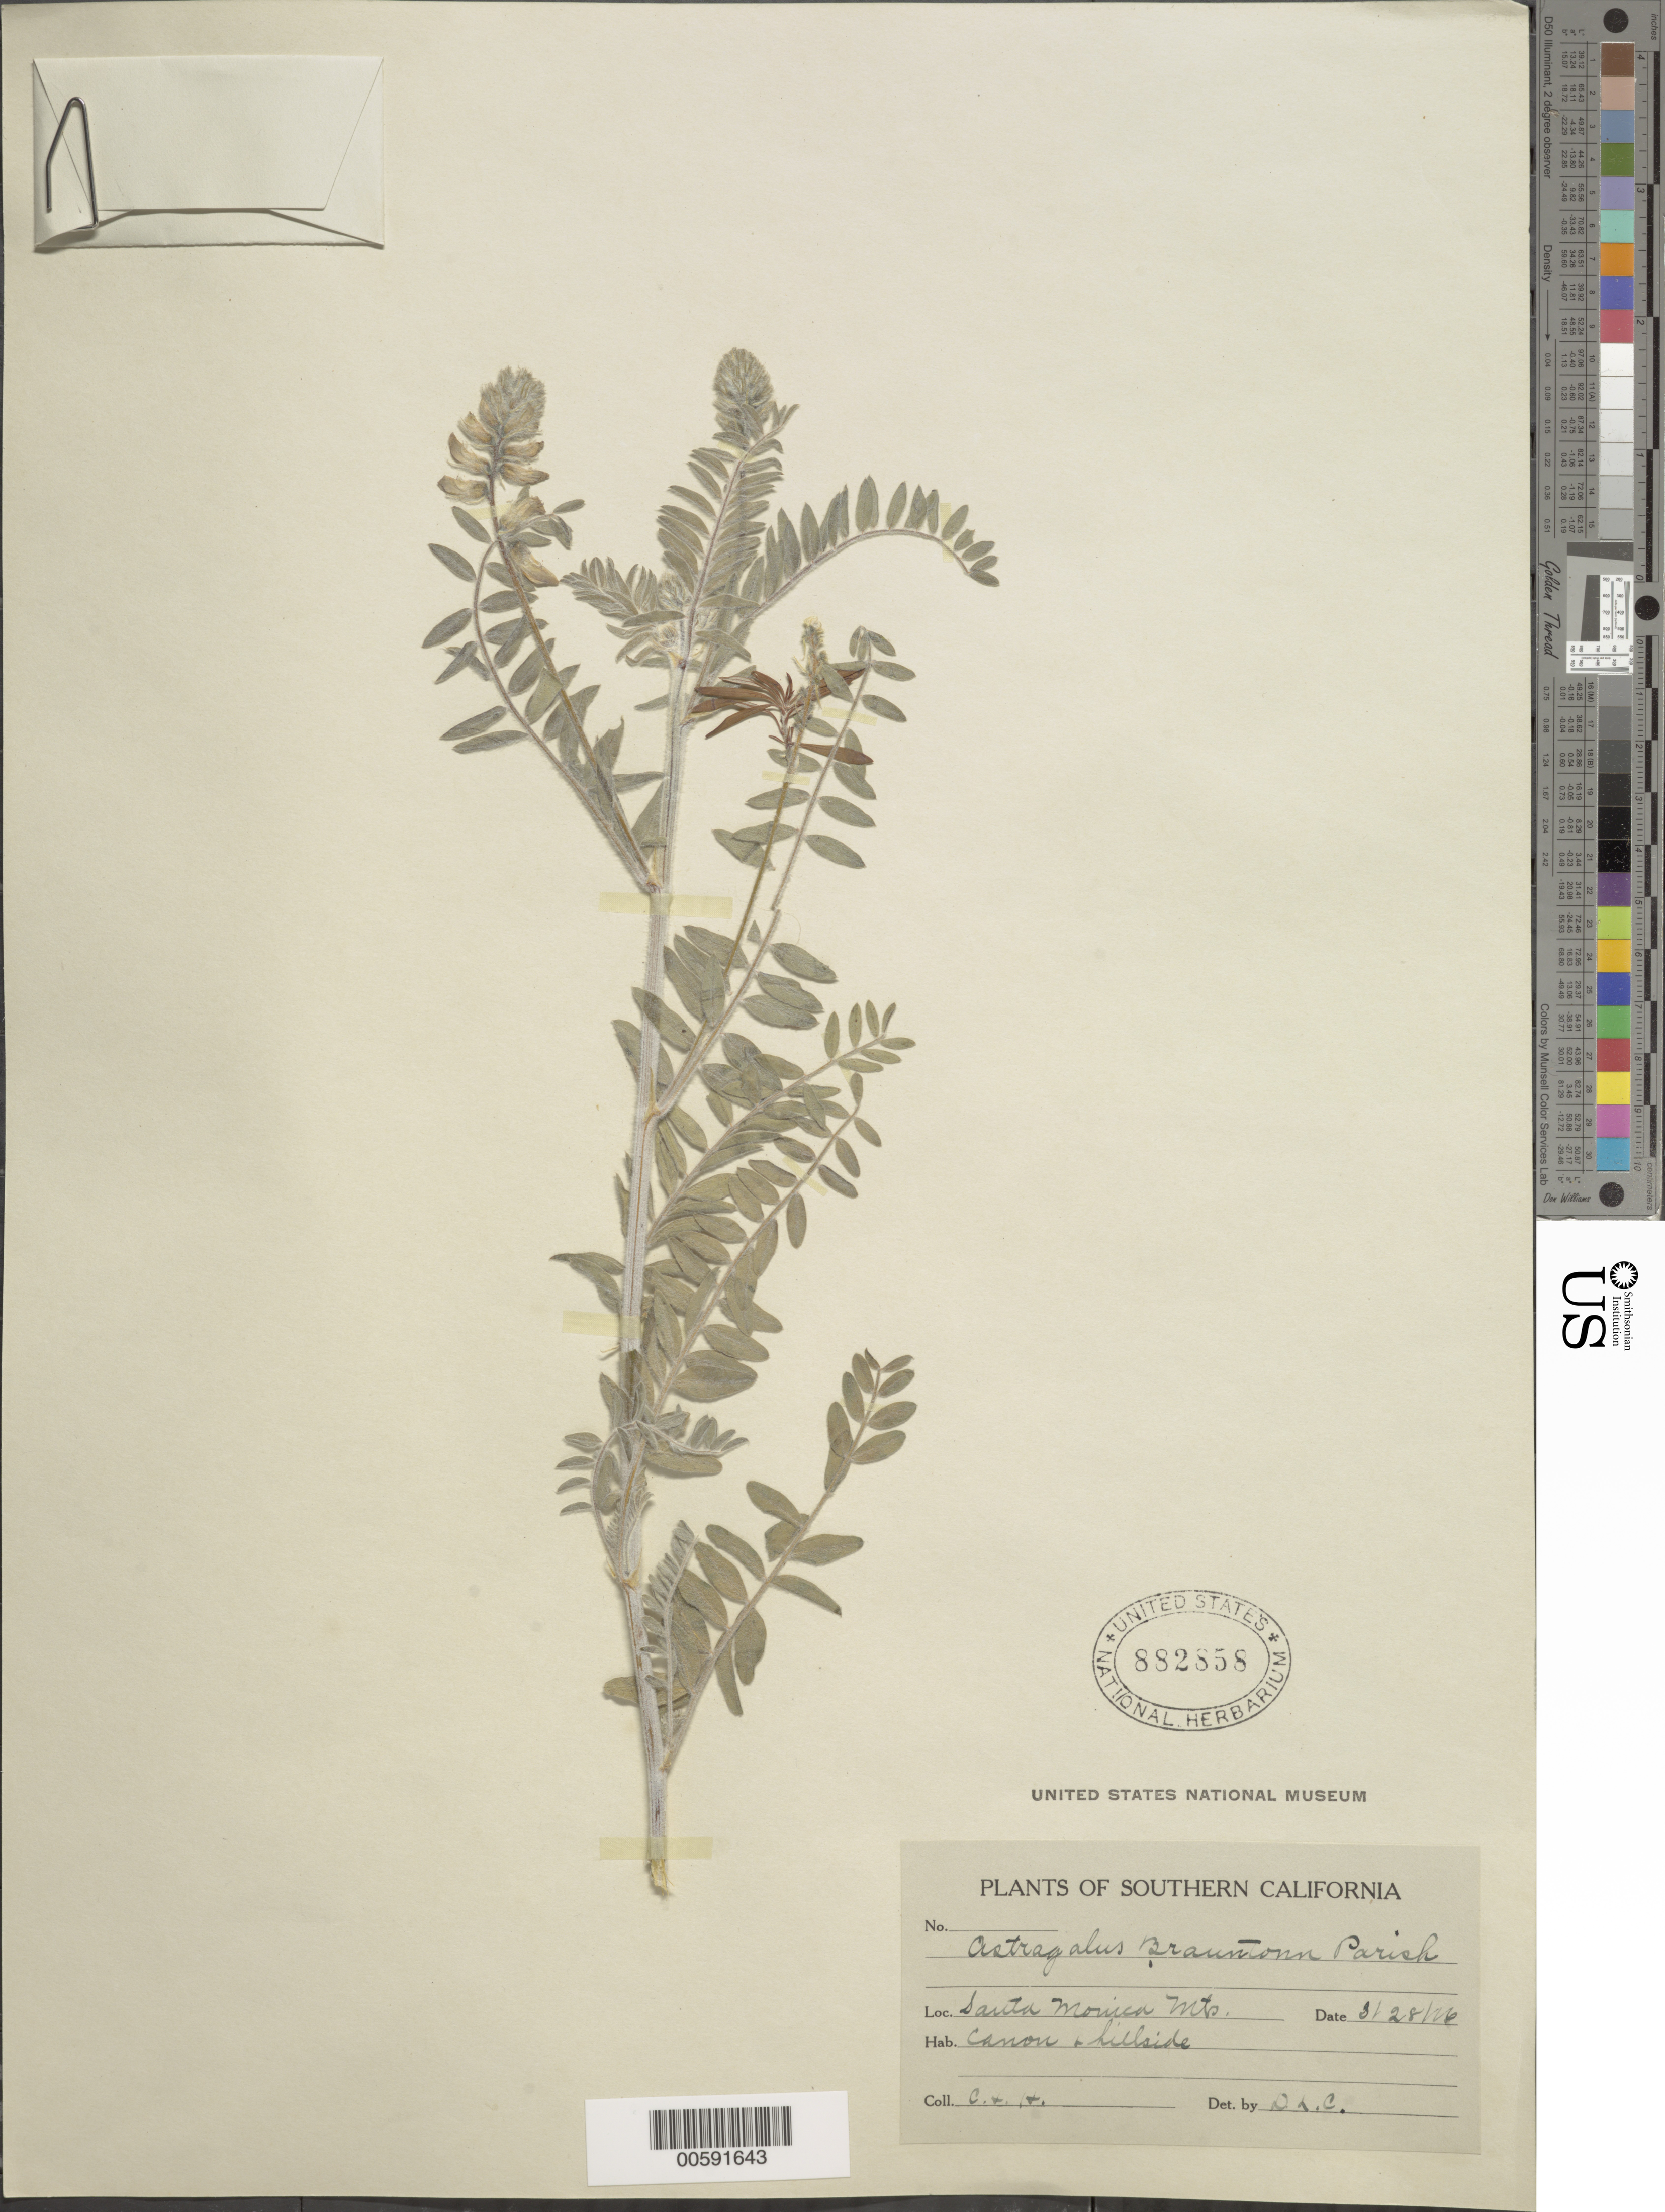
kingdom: Plantae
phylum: Tracheophyta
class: Magnoliopsida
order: Fabales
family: Fabaceae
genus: Astragalus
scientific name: Astragalus brauntonii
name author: Parish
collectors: C. & F. W. Humboldt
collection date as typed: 28 Mar 1916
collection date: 1916-03-28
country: United States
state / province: California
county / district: Los Angeles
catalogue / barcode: US 882858